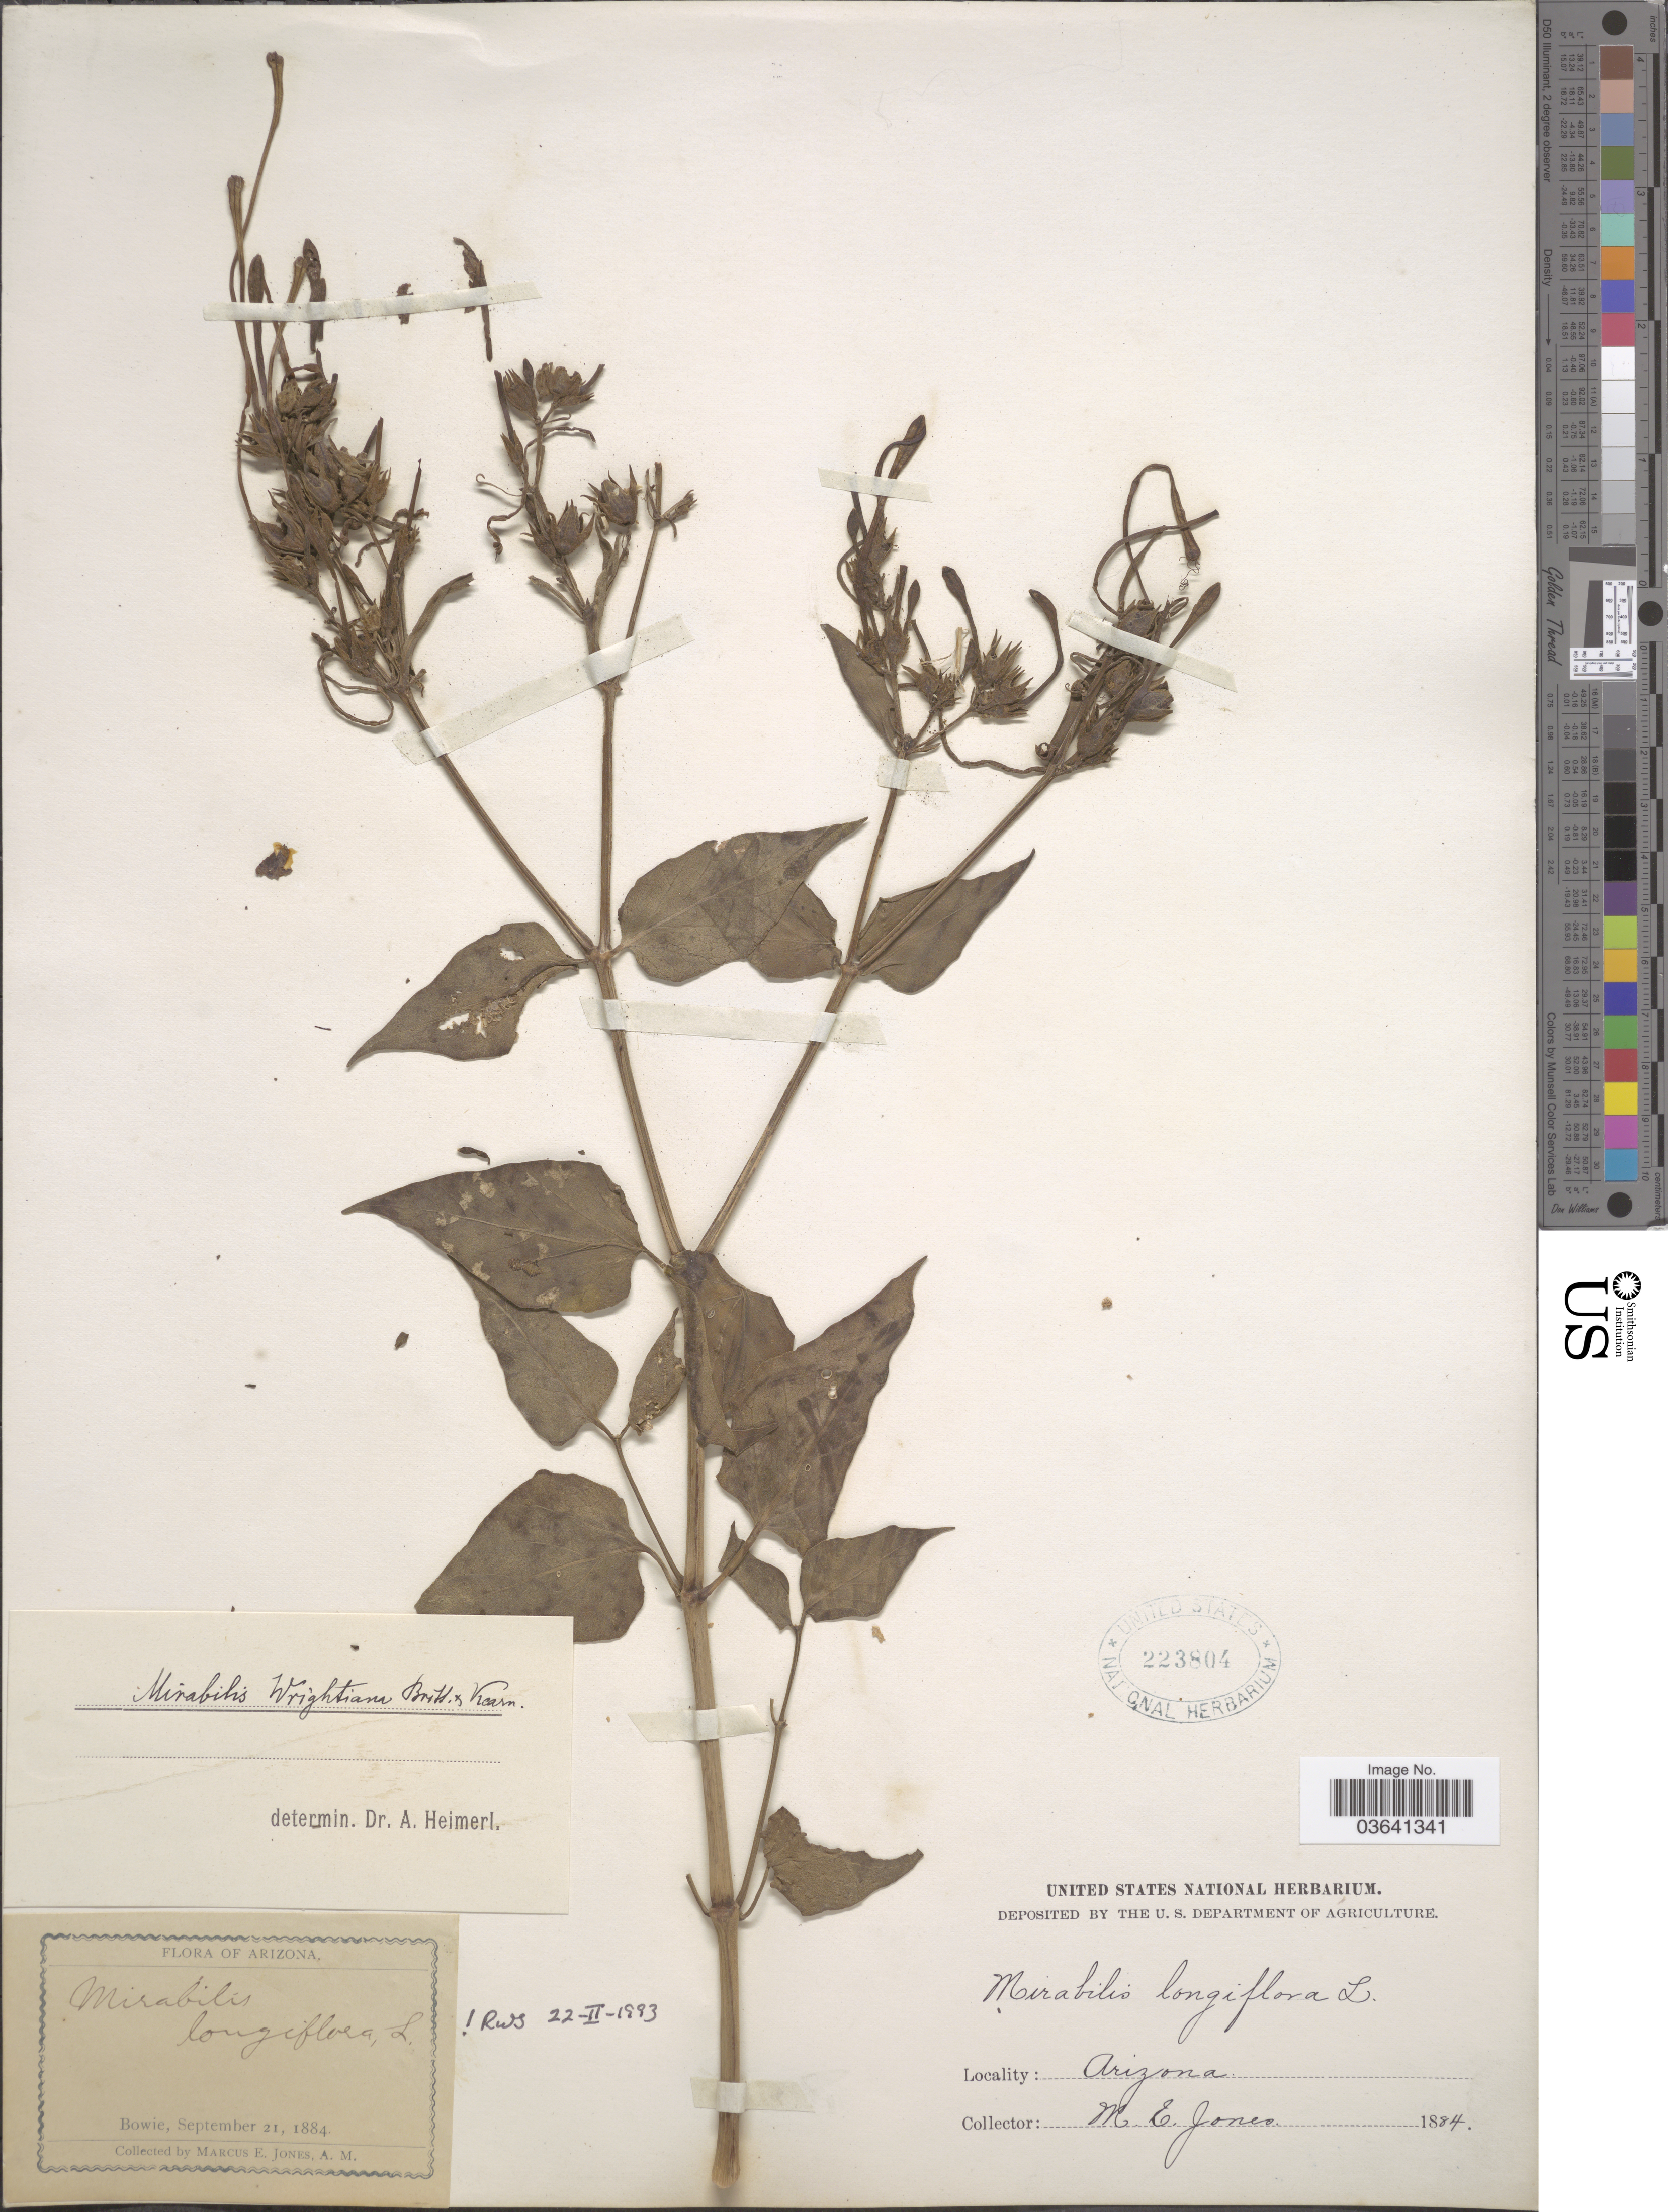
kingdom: Plantae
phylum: Tracheophyta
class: Magnoliopsida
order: Caryophyllales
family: Nyctaginaceae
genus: Mirabilis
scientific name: Mirabilis wrightiana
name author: A. Gray & Britton ex Kearney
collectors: M. E. Jones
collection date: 1884-09-21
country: United States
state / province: Arizona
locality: Bowie.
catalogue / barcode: US 223804